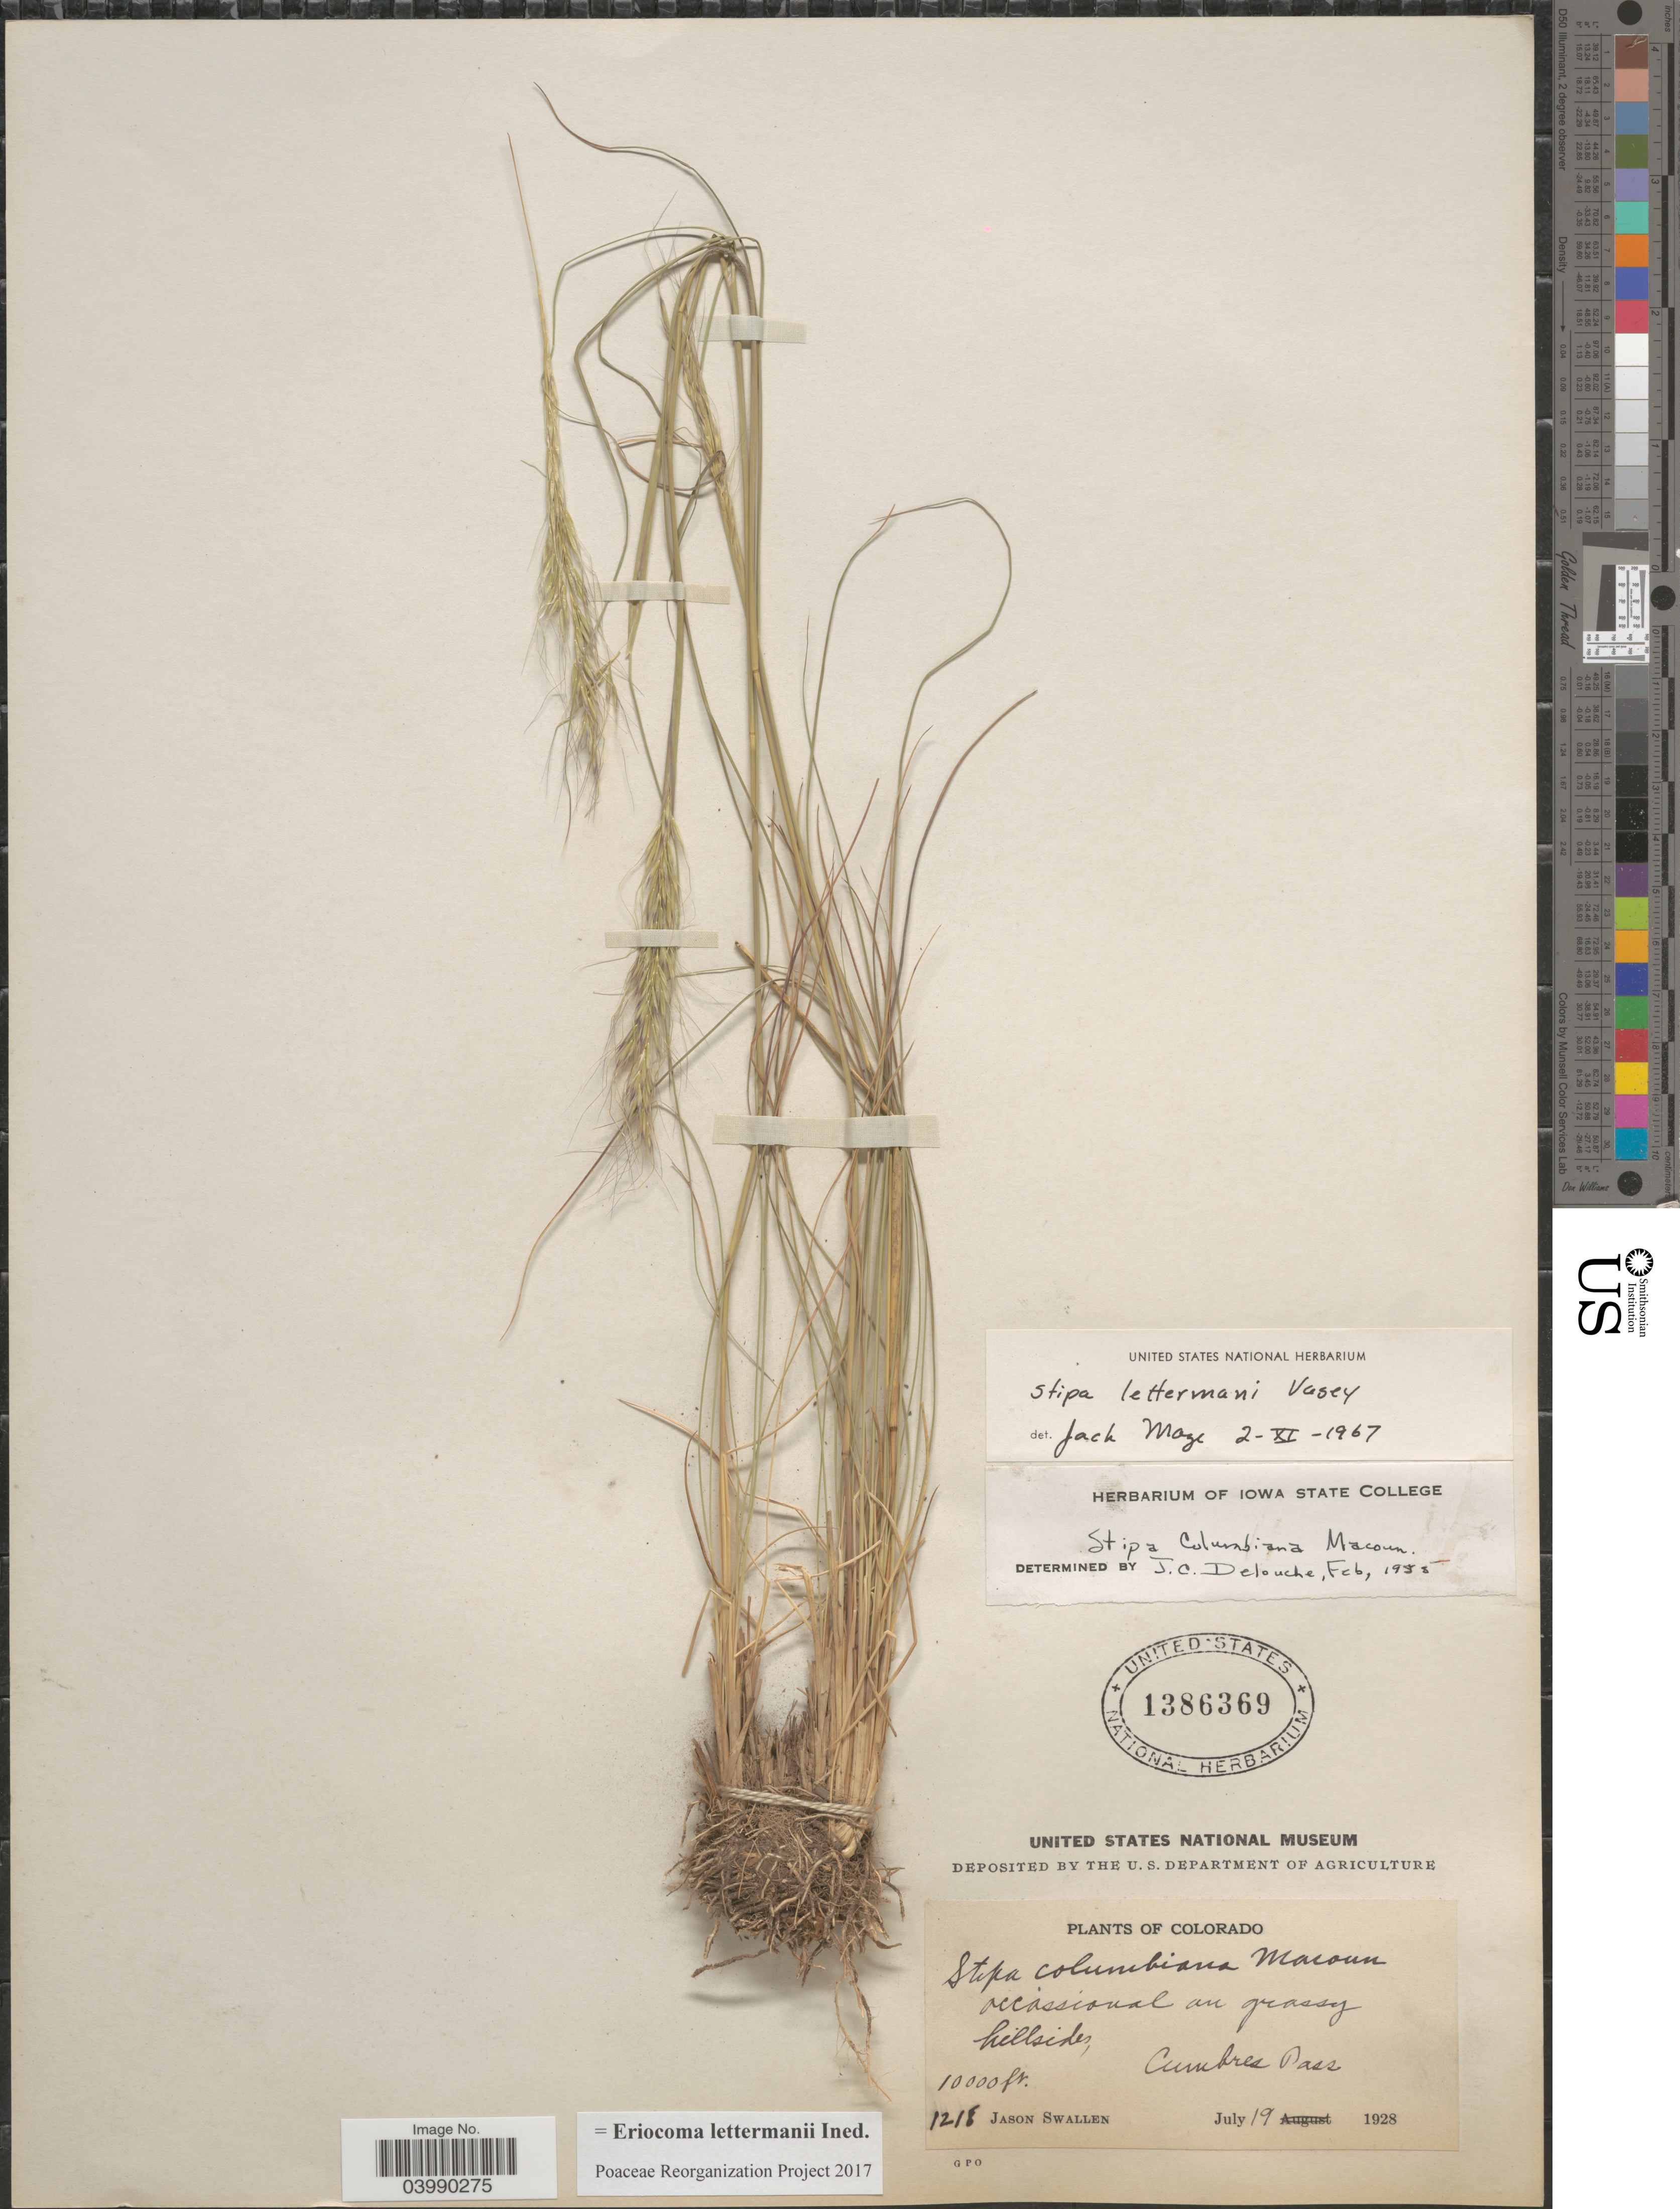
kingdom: Plantae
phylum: Tracheophyta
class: Liliopsida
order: Poales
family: Poaceae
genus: Eriocoma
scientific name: Eriocoma lettermanii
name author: (Vasey) Romasch.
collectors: J. R. Swallen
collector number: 1218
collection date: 1928-07-19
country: United States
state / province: Colorado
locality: Cumbres Pass.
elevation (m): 3048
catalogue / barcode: US 1386369